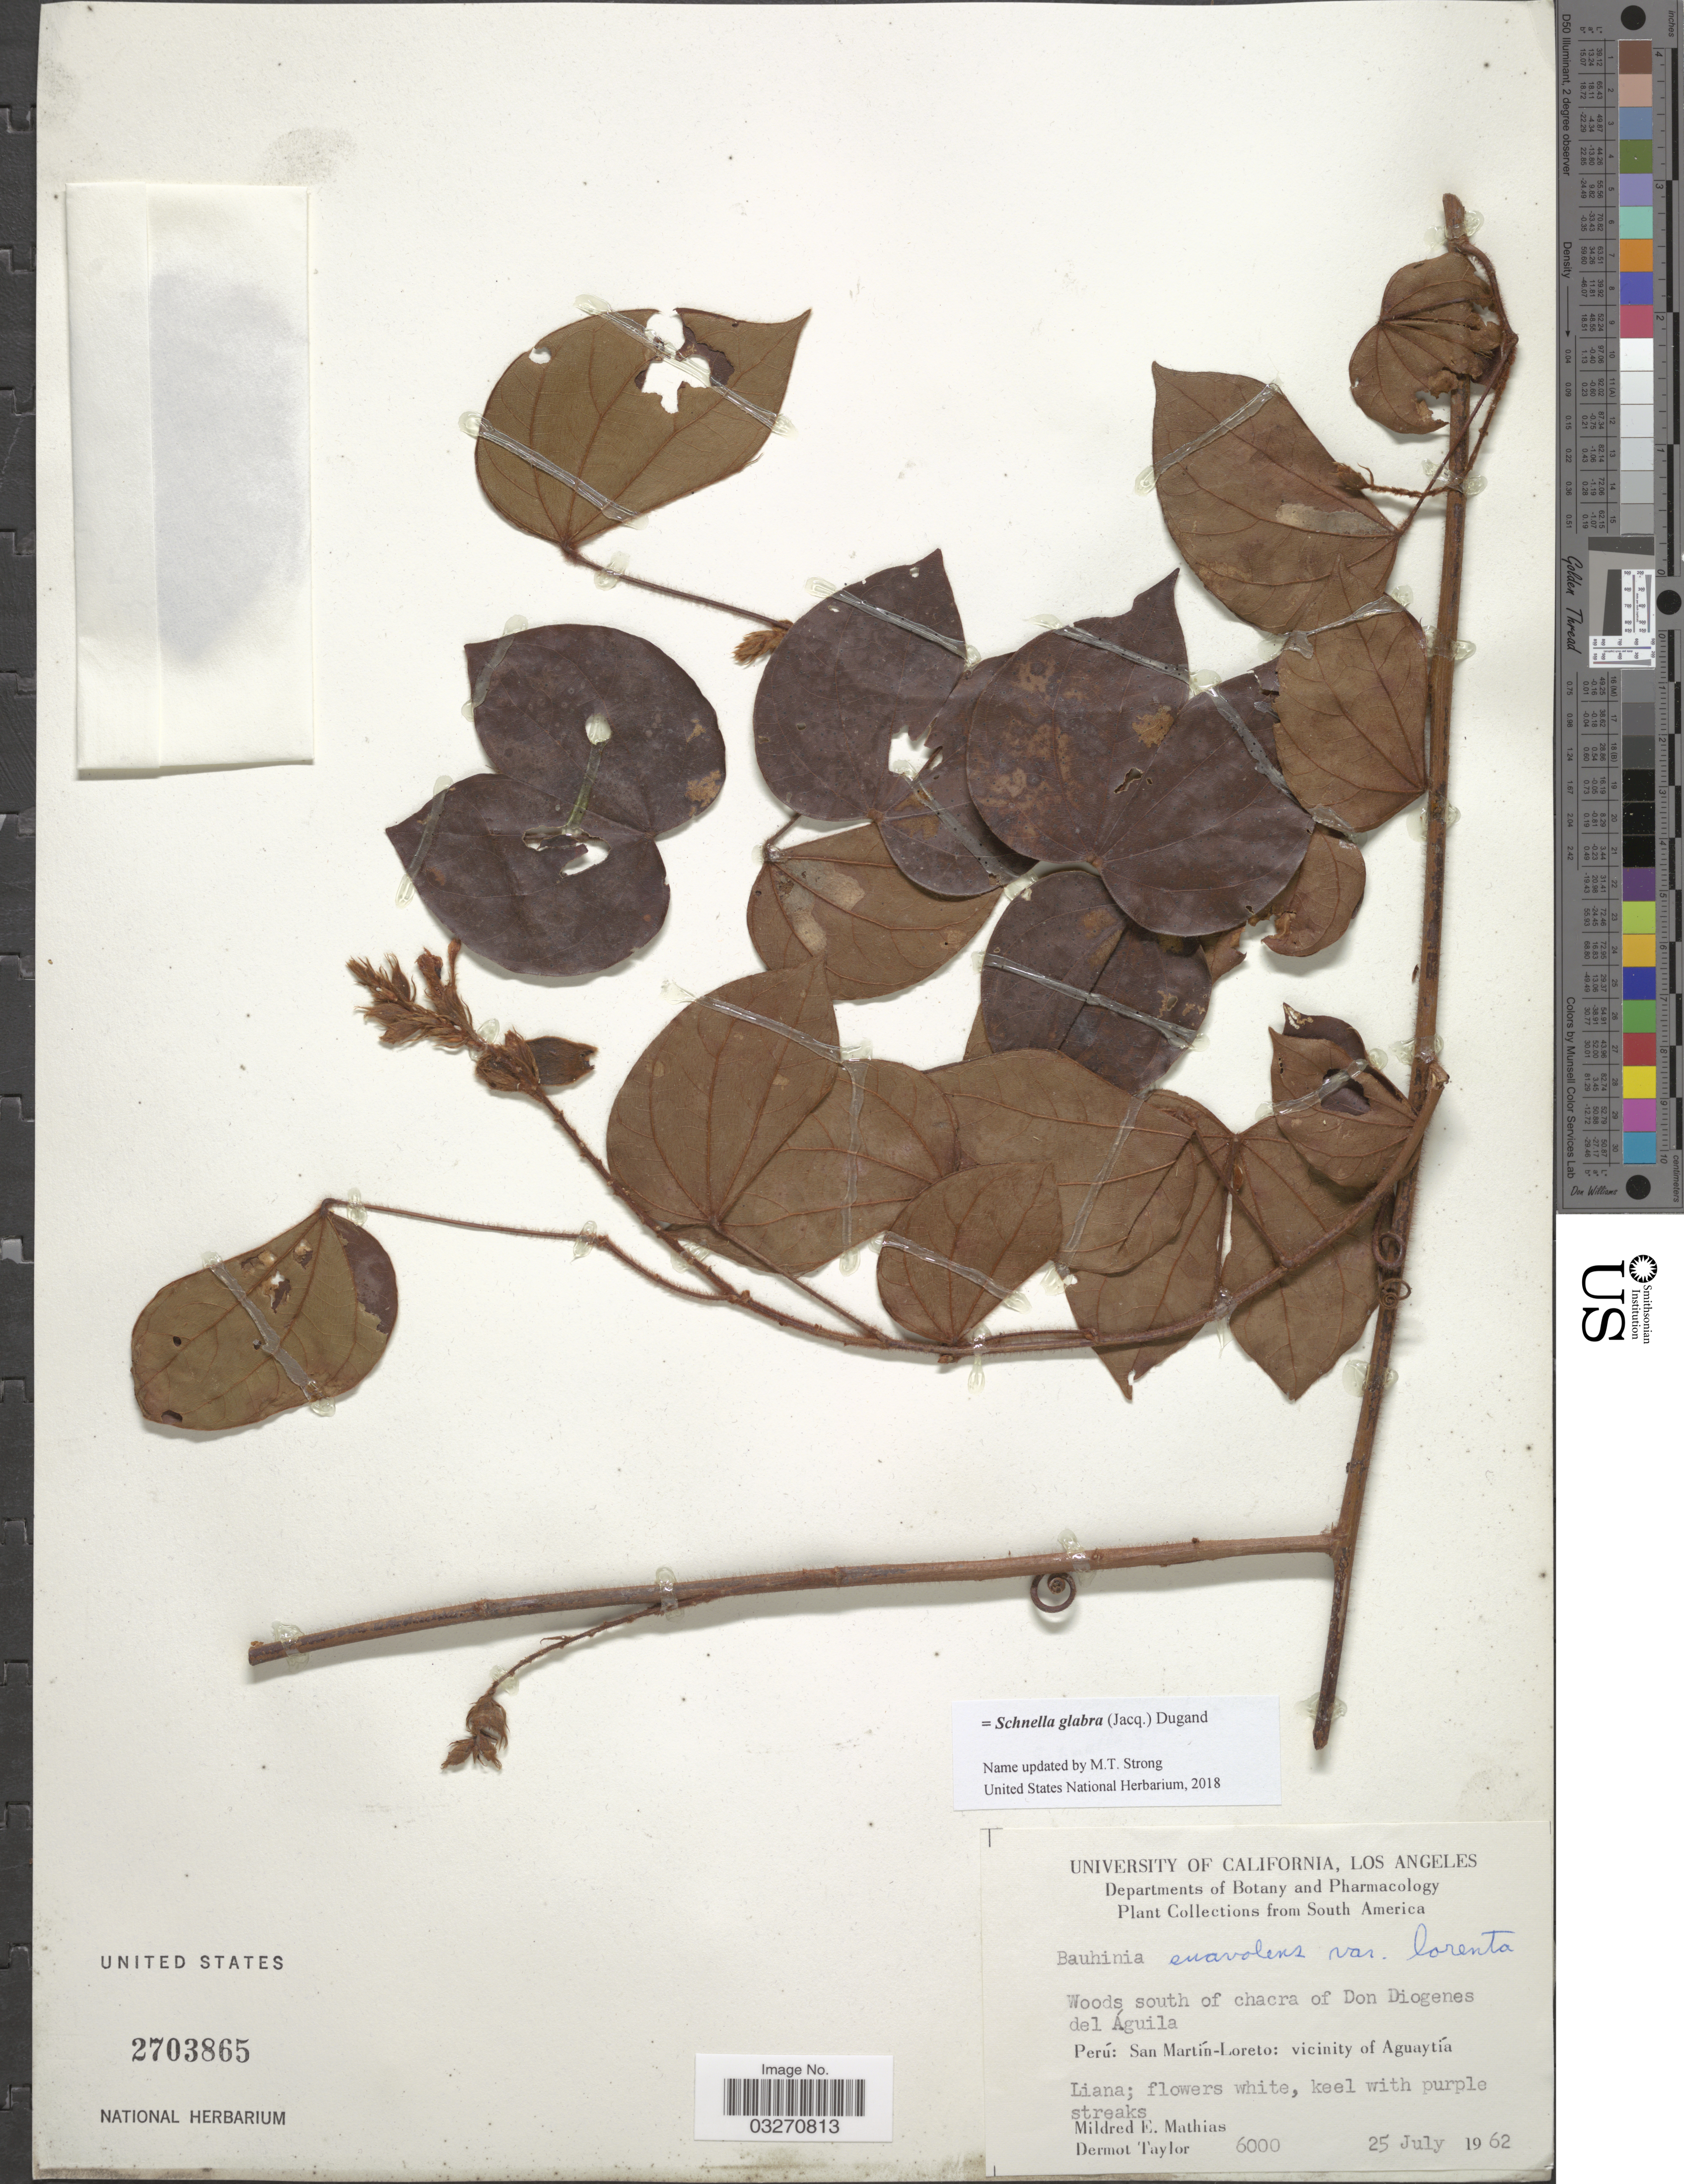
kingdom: Plantae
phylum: Tracheophyta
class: Magnoliopsida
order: Fabales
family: Fabaceae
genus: Schnella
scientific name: Schnella glabra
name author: (Jacq.) Dugand G.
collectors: M. E. Mathias & D. Taylor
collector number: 6000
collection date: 1962-07-25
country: Peru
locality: Woods south of chacra of Don Diogenes del Águila. San Martín-Loreto: vicinity of Aguaytía.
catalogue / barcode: US 2703865